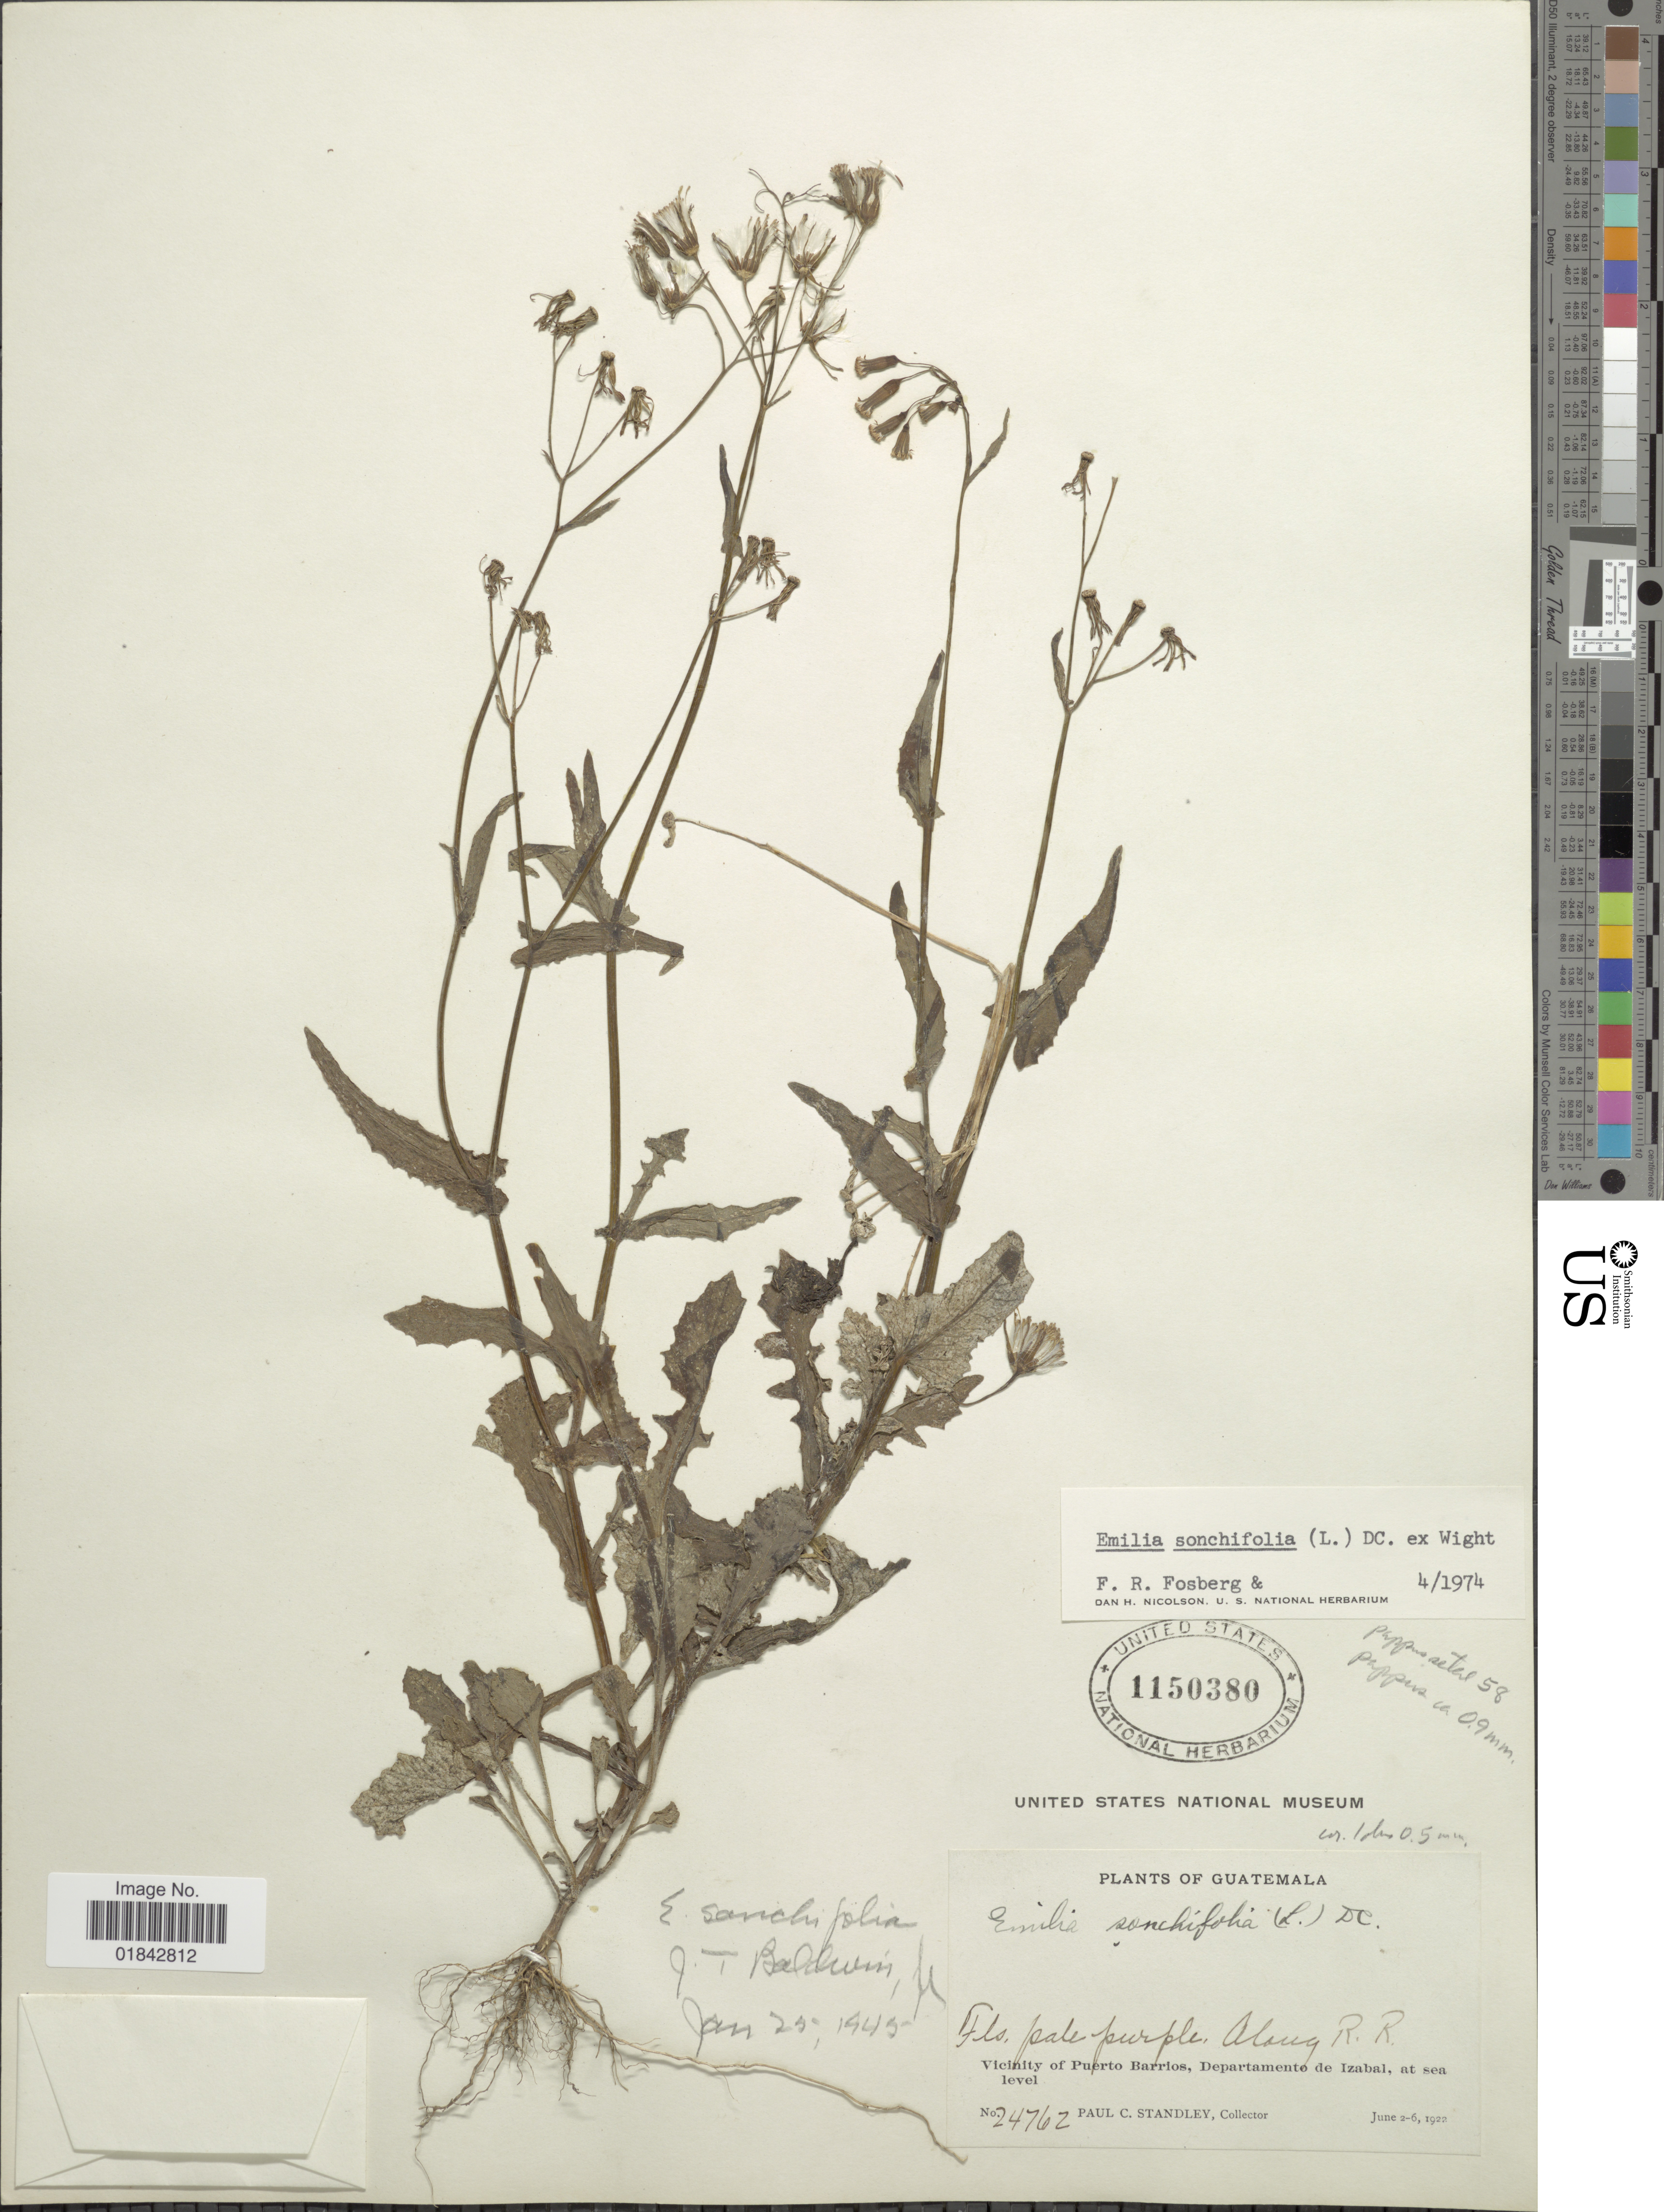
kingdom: Plantae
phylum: Tracheophyta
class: Magnoliopsida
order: Asterales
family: Asteraceae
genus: Emilia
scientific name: Emilia sonchifolia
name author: (L.) DC.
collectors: P. C. Standley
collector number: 24762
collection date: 1922-06-02/1922-06-06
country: Guatemala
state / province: Izabal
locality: Along R.R., vicinity of Puerto Barrios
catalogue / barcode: US 1150380